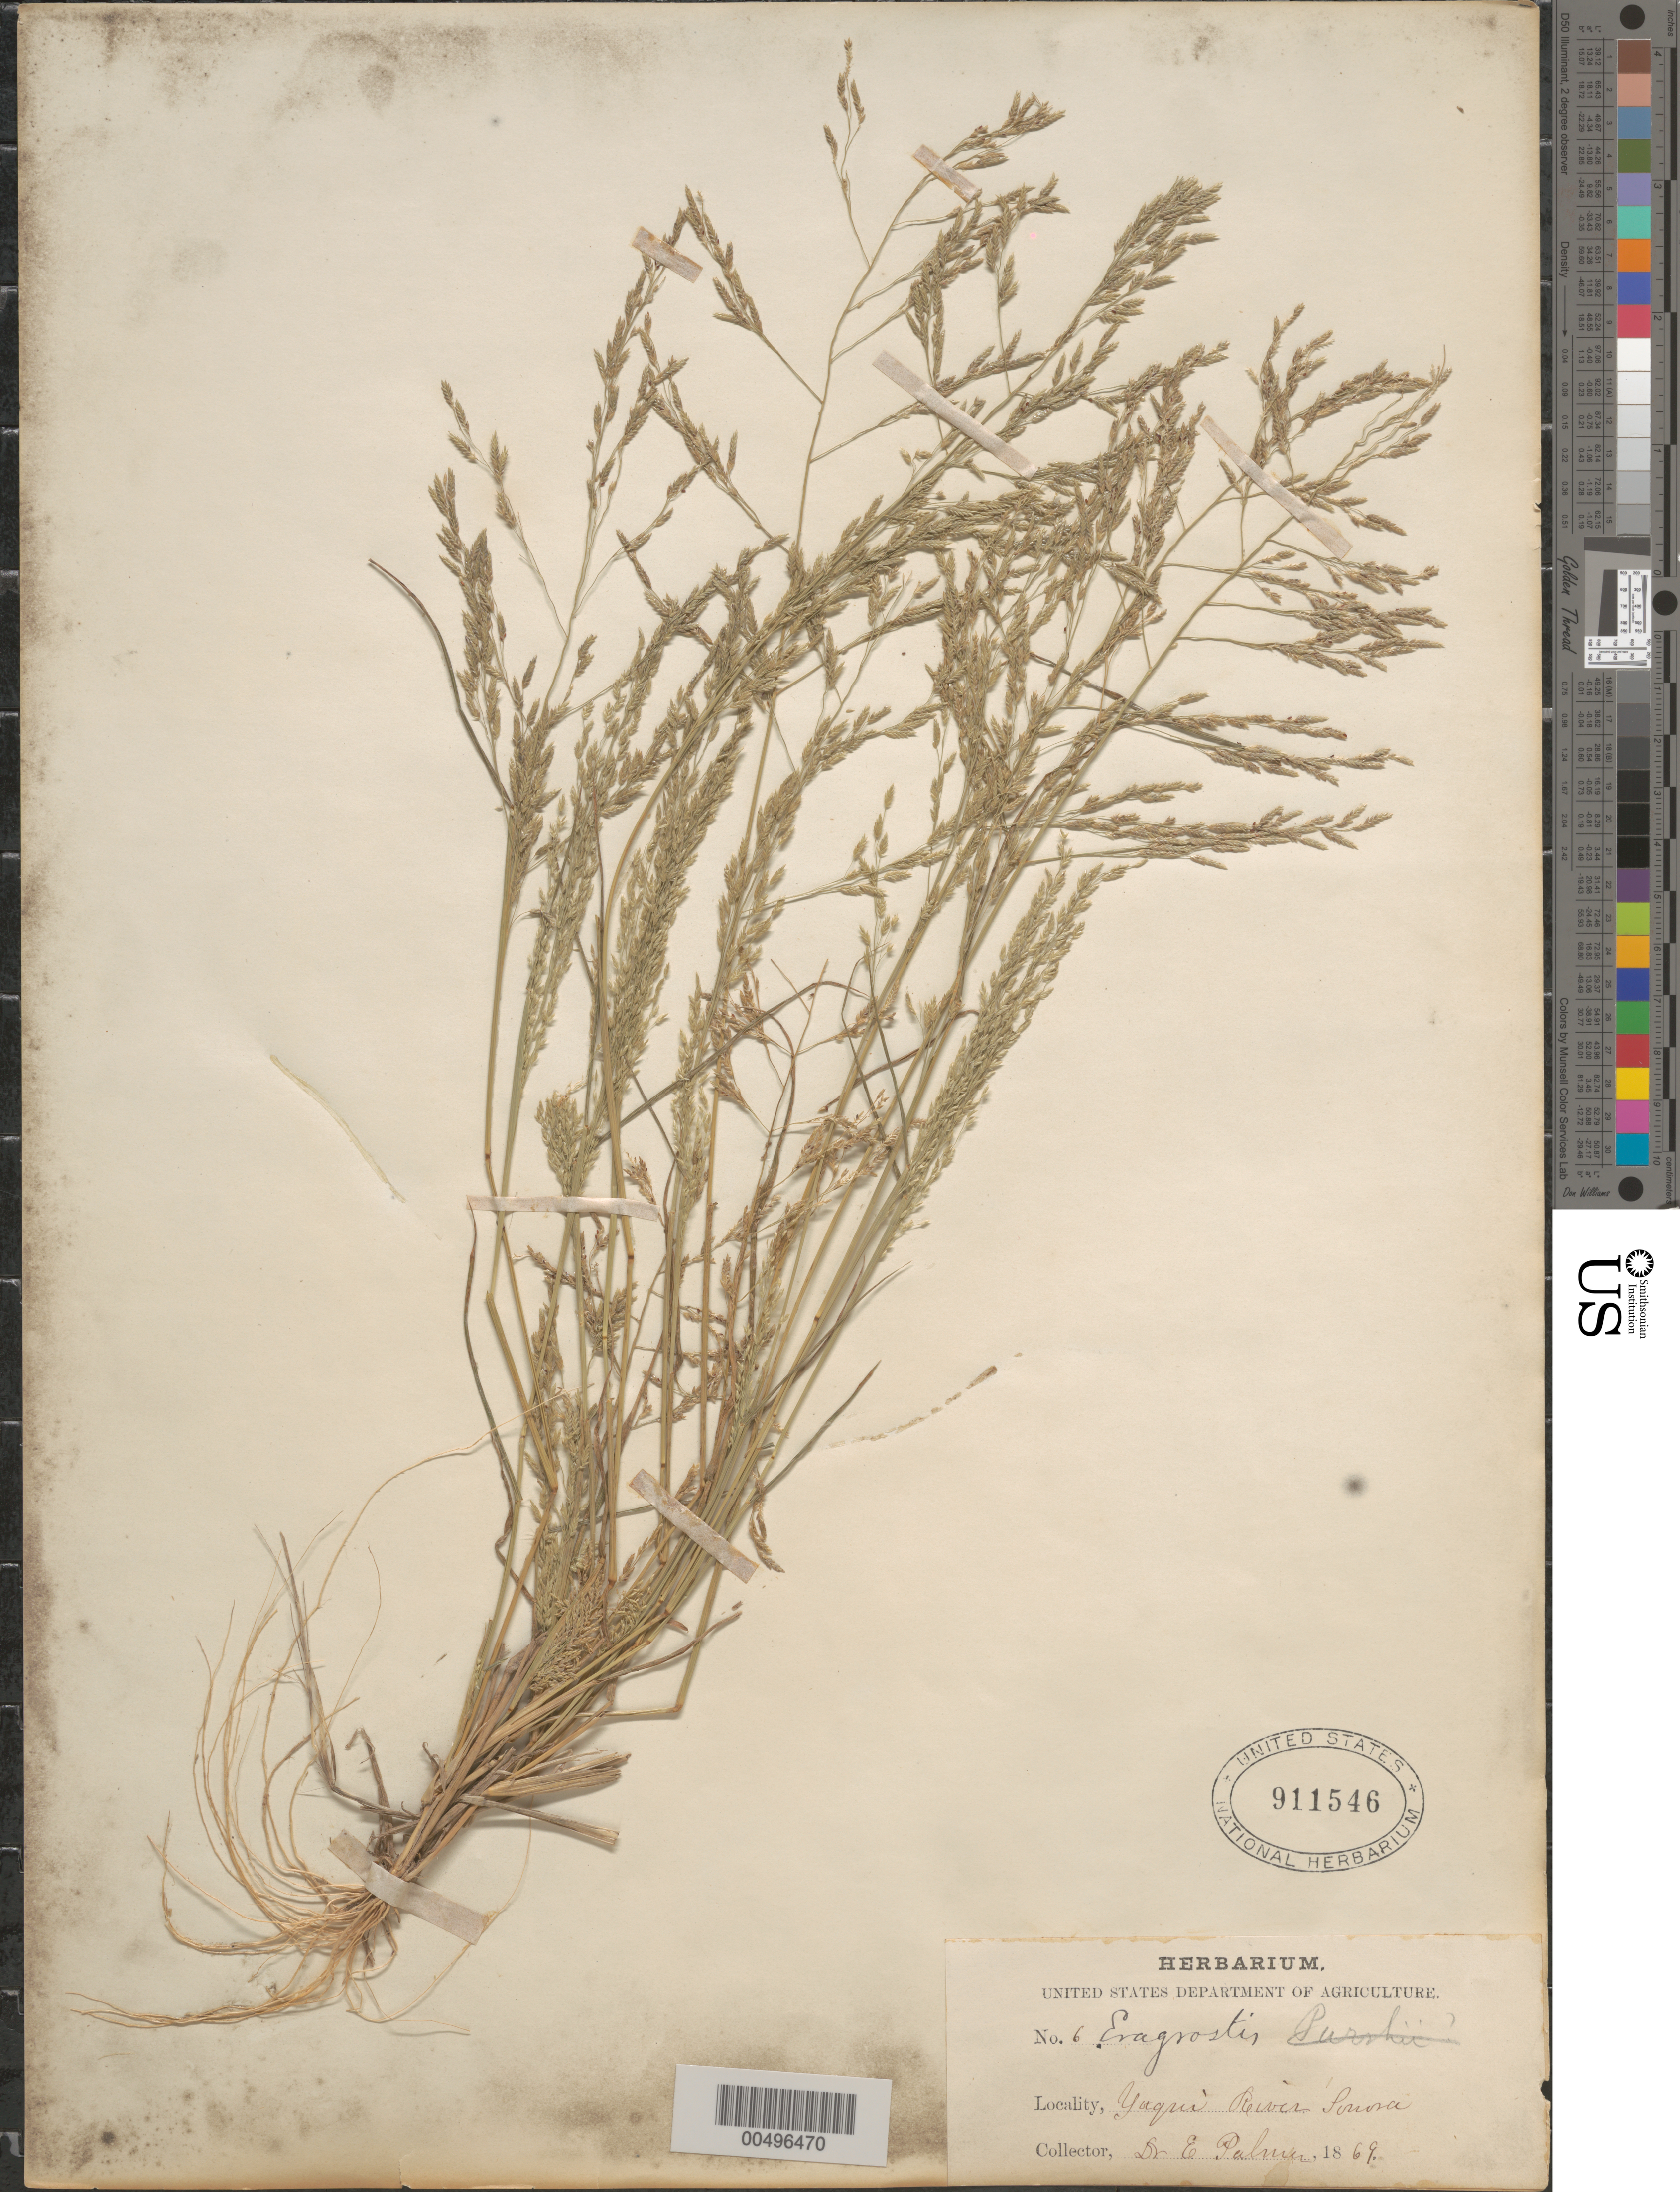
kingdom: Plantae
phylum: Tracheophyta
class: Liliopsida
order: Poales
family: Poaceae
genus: Eragrostis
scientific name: Eragrostis pectinacea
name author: (Michx.) Nees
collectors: E. Palmer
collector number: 6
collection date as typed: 1869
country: Mexico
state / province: Sonora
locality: Yoqui River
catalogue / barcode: US 911546